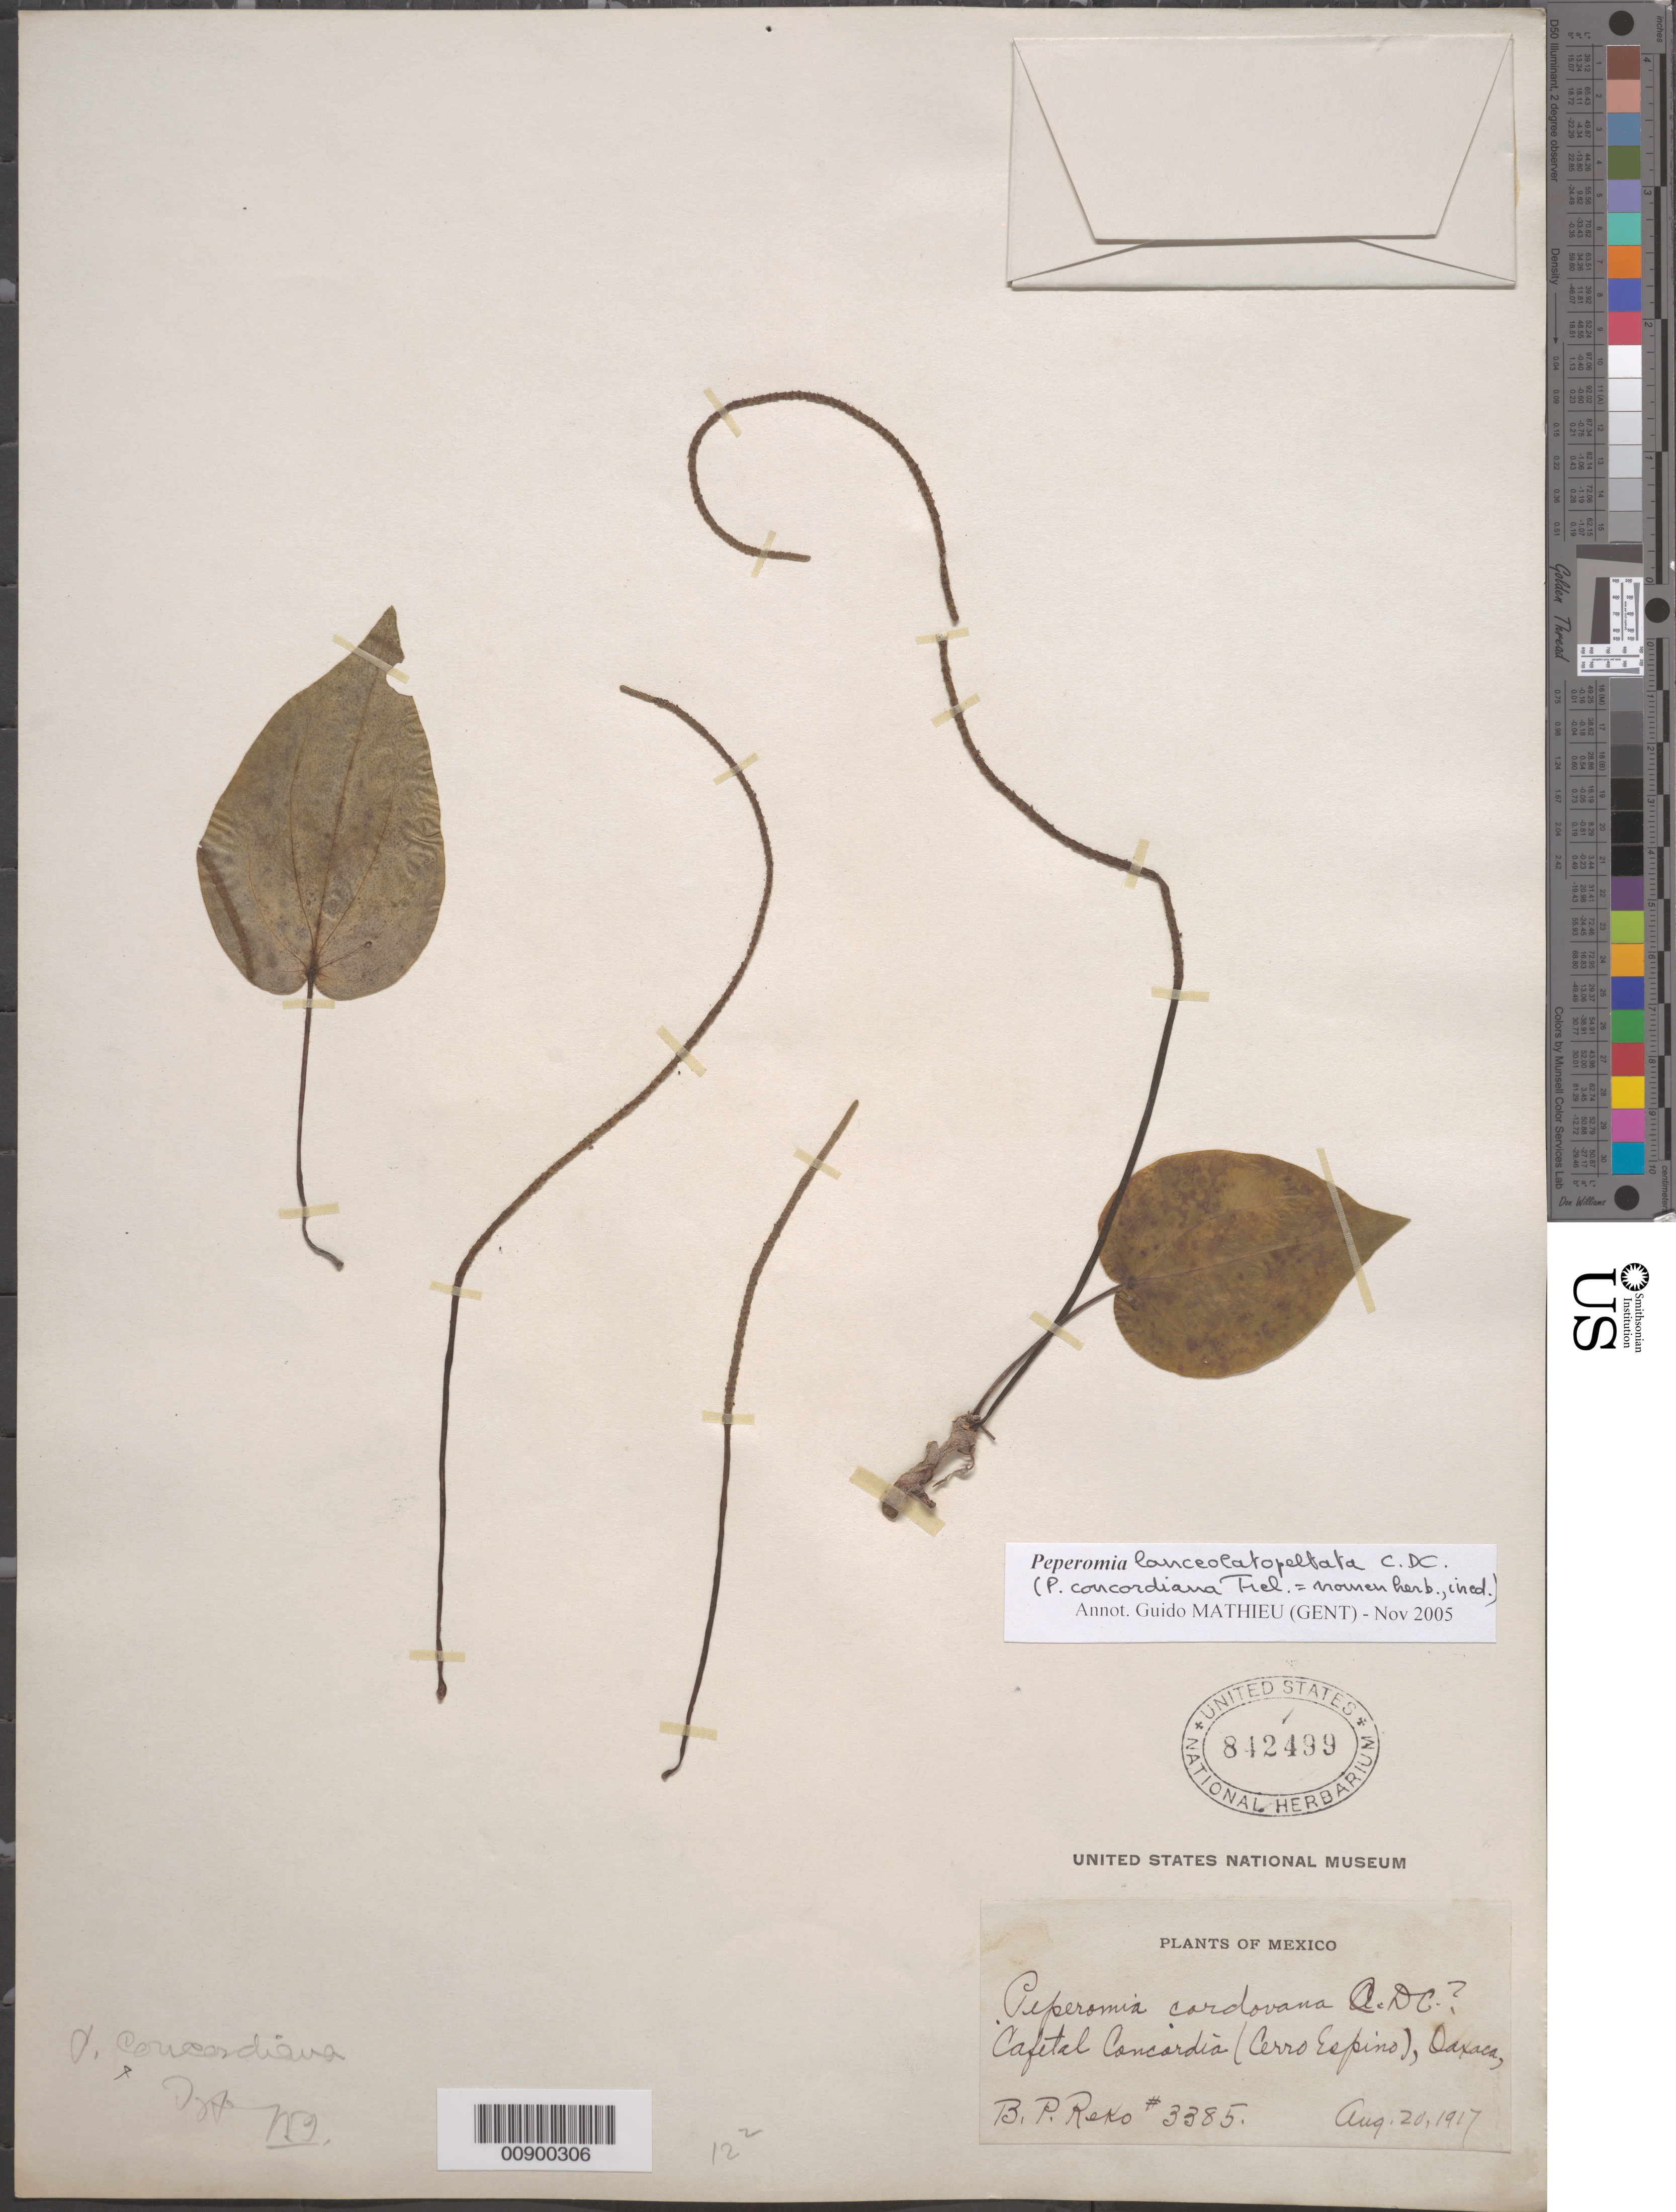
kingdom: Plantae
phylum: Tracheophyta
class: Magnoliopsida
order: Piperales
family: Piperaceae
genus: Peperomia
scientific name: Peperomia lanceolatopeltata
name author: C. DC.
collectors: B. P. Reko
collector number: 3385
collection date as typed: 20 Aug 1917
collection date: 1917-08-20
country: Mexico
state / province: Oaxaca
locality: Cafetal Concordia (Cerro Espino), Oaxaca.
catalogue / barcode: US 842499